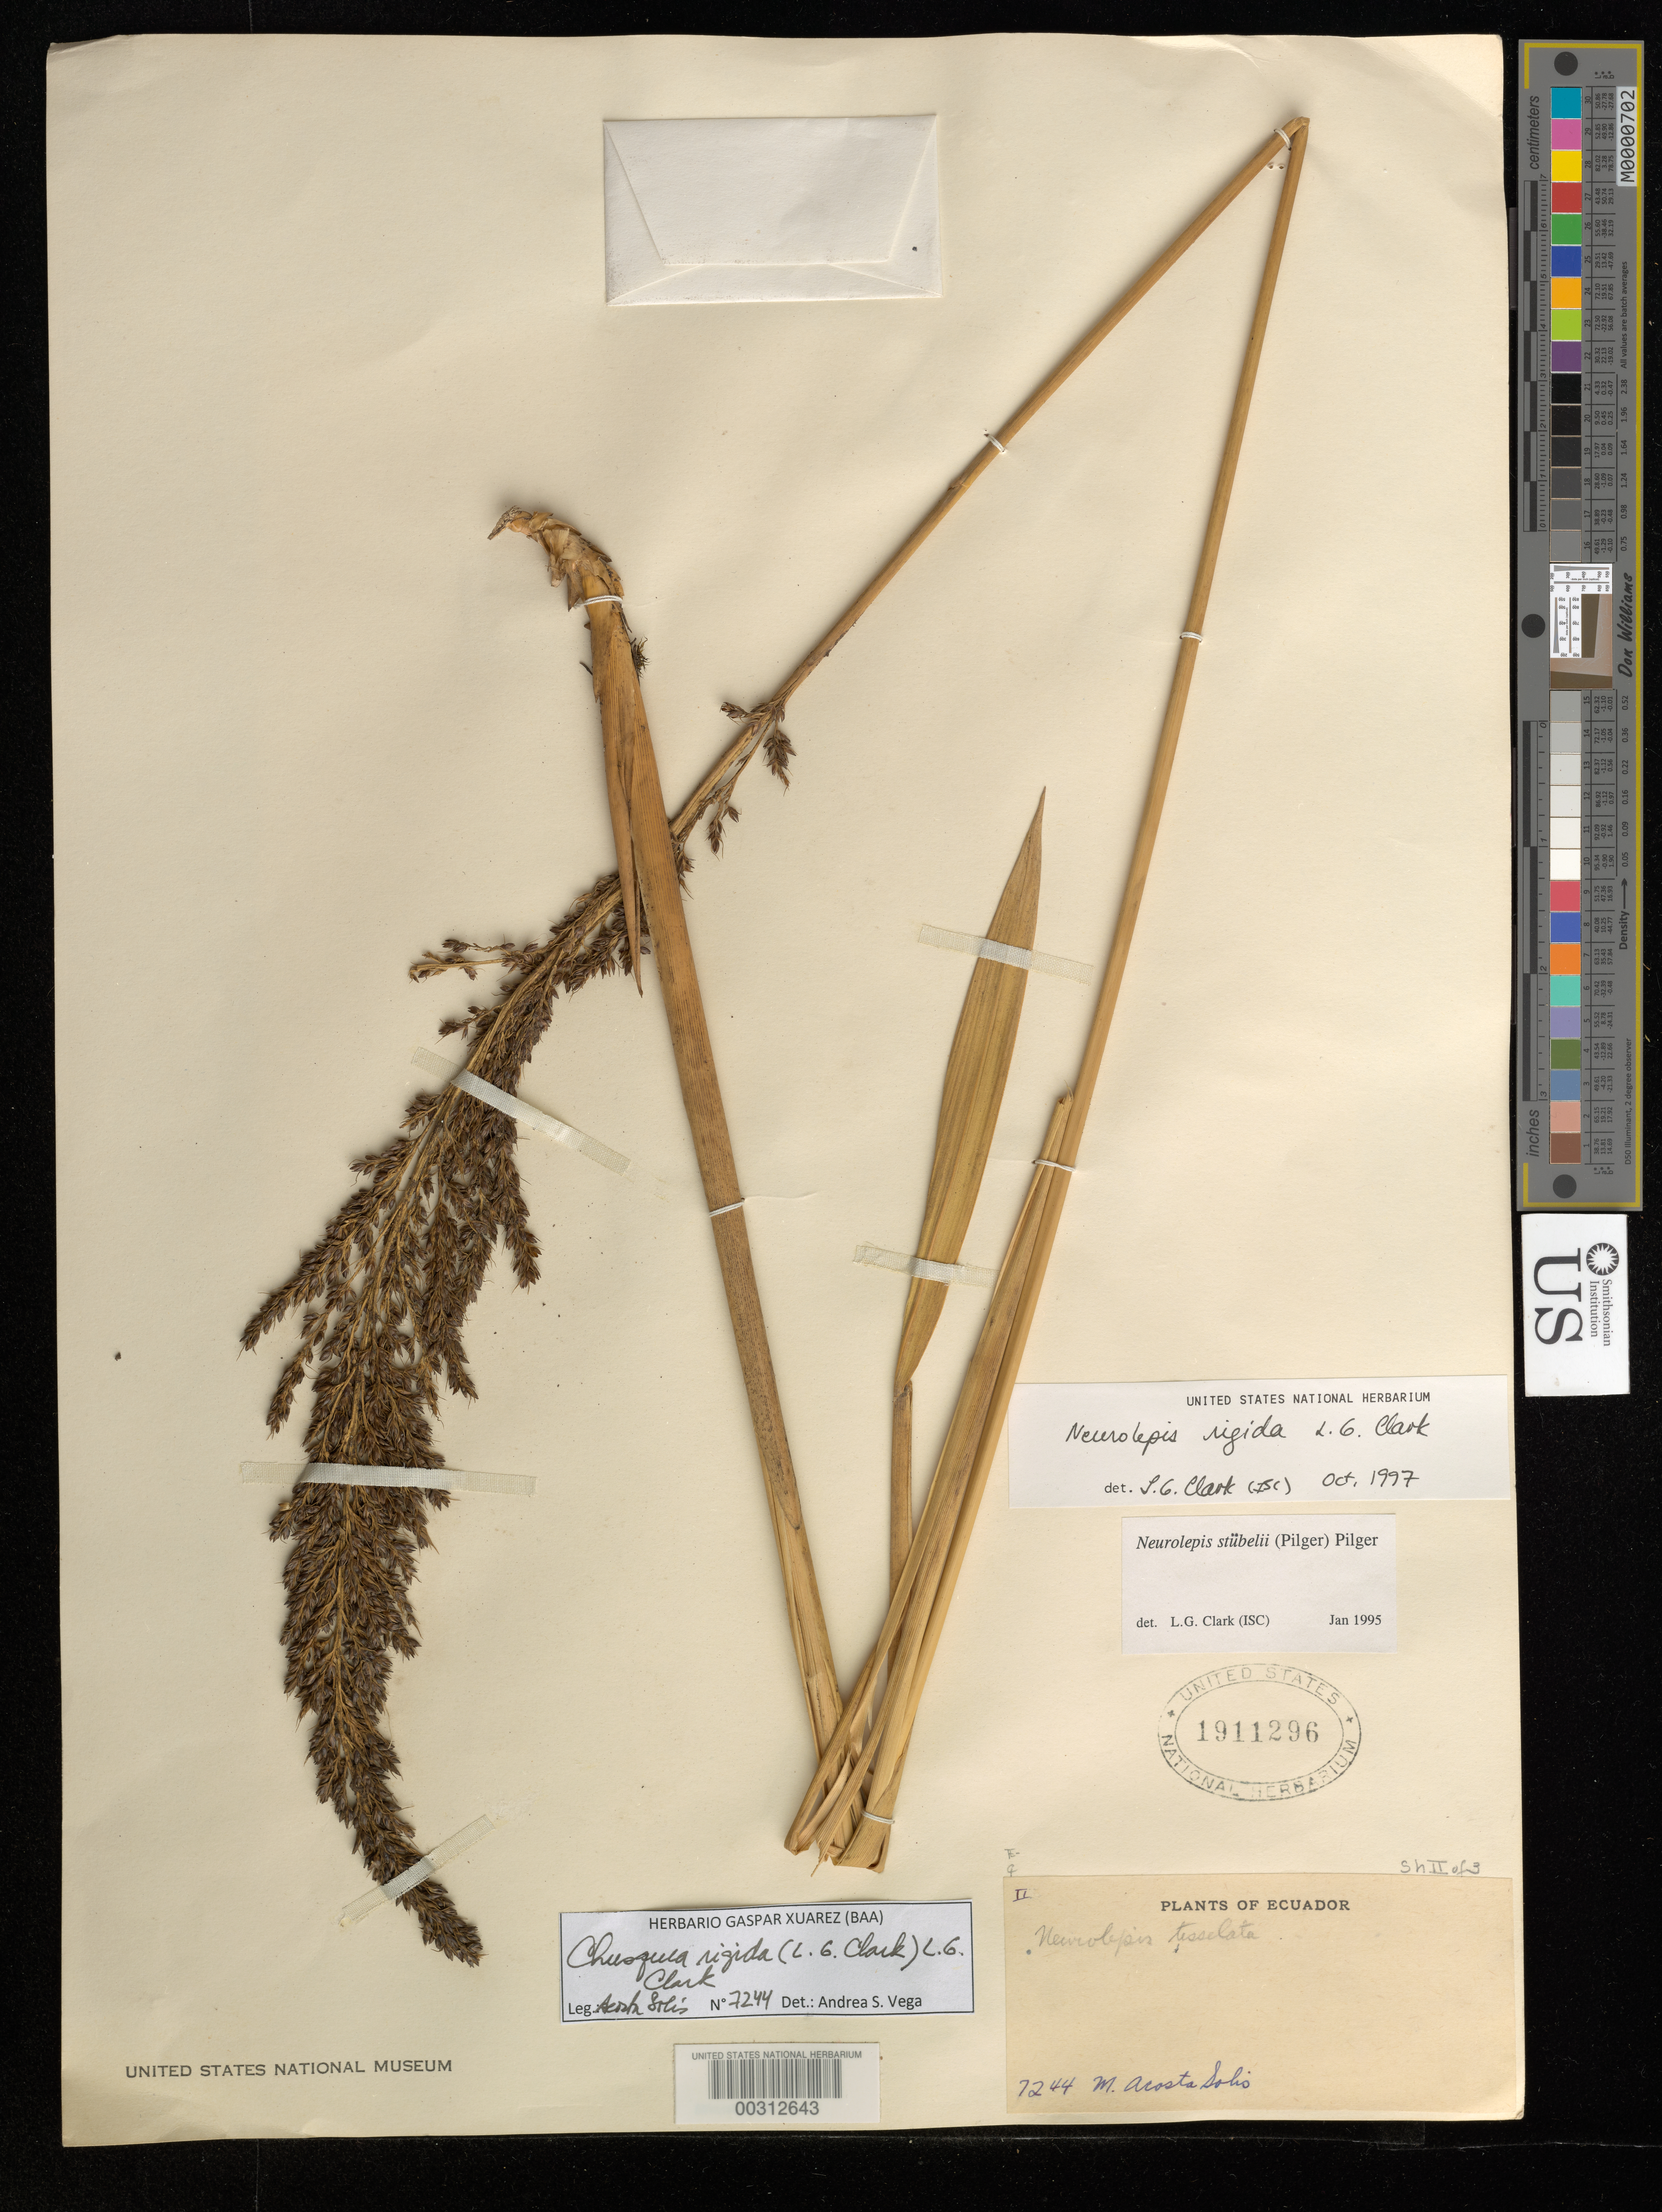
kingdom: Plantae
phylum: Tracheophyta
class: Liliopsida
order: Poales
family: Poaceae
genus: Chusquea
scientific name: Chusquea rigida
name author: (L.G. Clark) L.G. Clark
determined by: Vega, A. S.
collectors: M. Acosta Solis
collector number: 7244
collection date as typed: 08 Feb 1944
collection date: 1944-02-08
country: Ecuador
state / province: Chimborazo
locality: Lado Oriental, Placer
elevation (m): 3500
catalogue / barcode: US 1911296